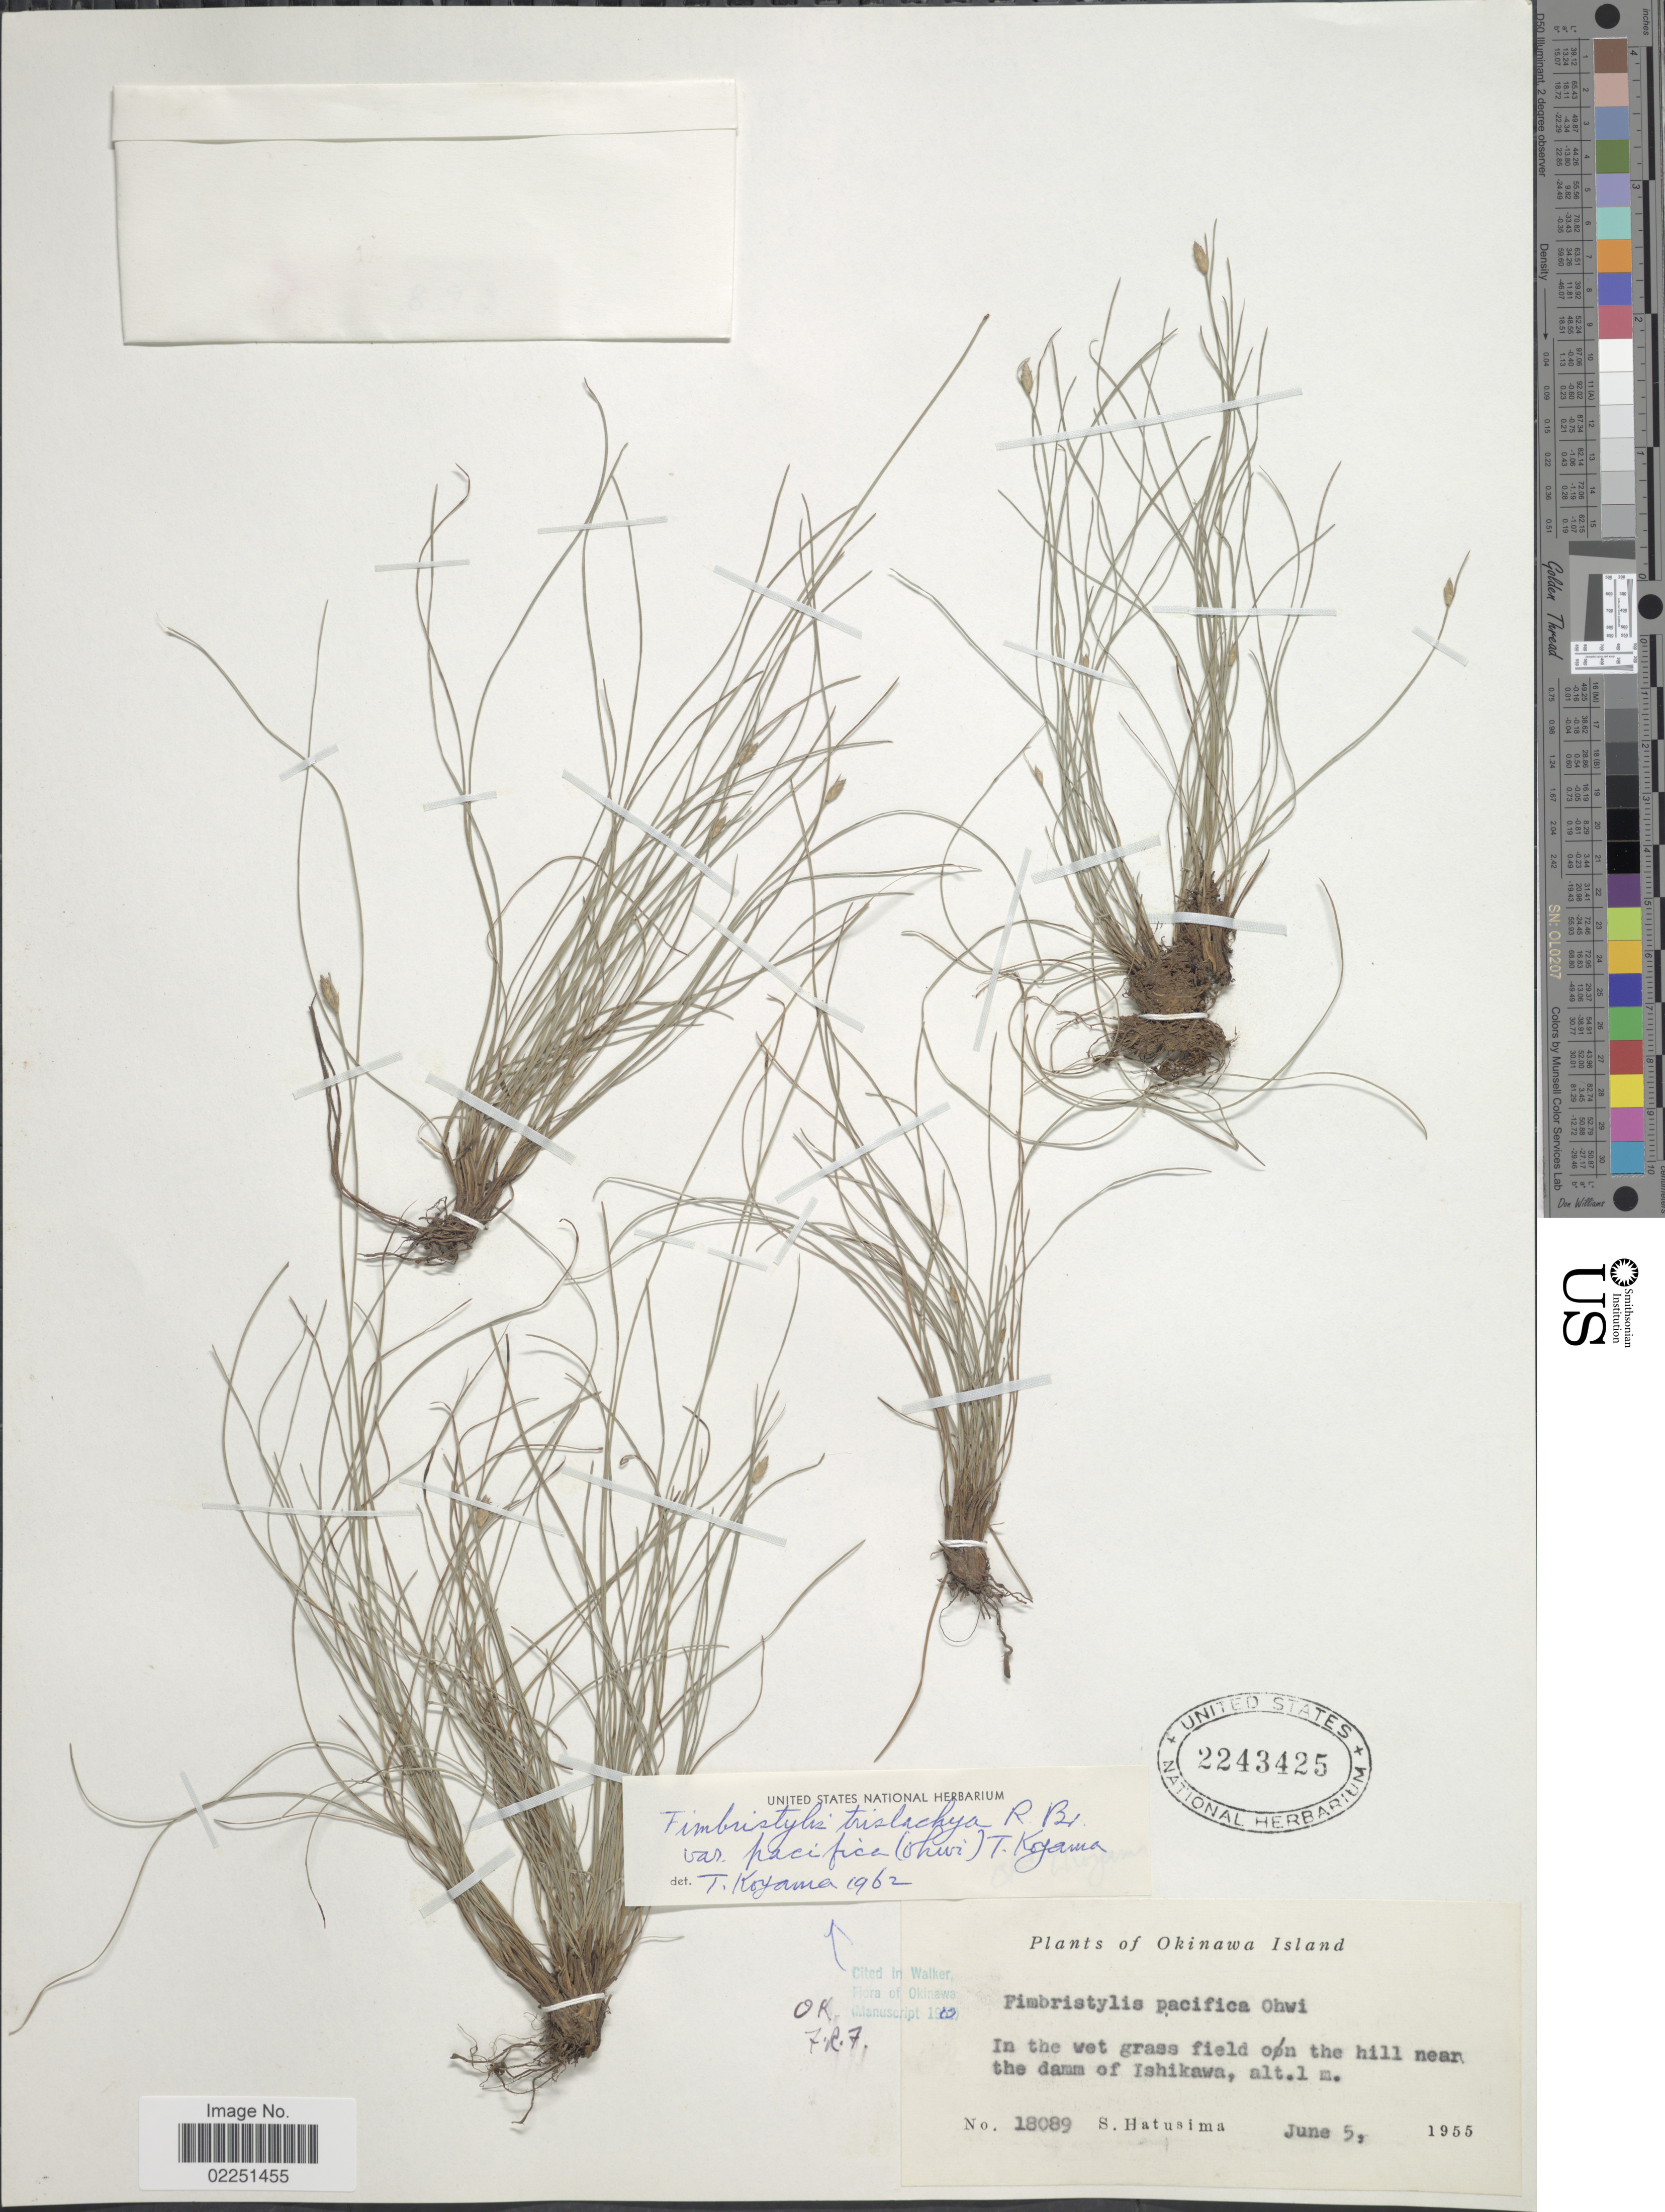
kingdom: Plantae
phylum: Tracheophyta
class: Liliopsida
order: Poales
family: Cyperaceae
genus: Fimbristylis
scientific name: Fimbristylis tristachya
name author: R. Br.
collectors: S. Hatusima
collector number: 18089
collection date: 1955-06-05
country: Japan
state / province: Okinawa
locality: Okinawa Island, hill near the damm of Ishikawa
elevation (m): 1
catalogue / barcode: US 2243425